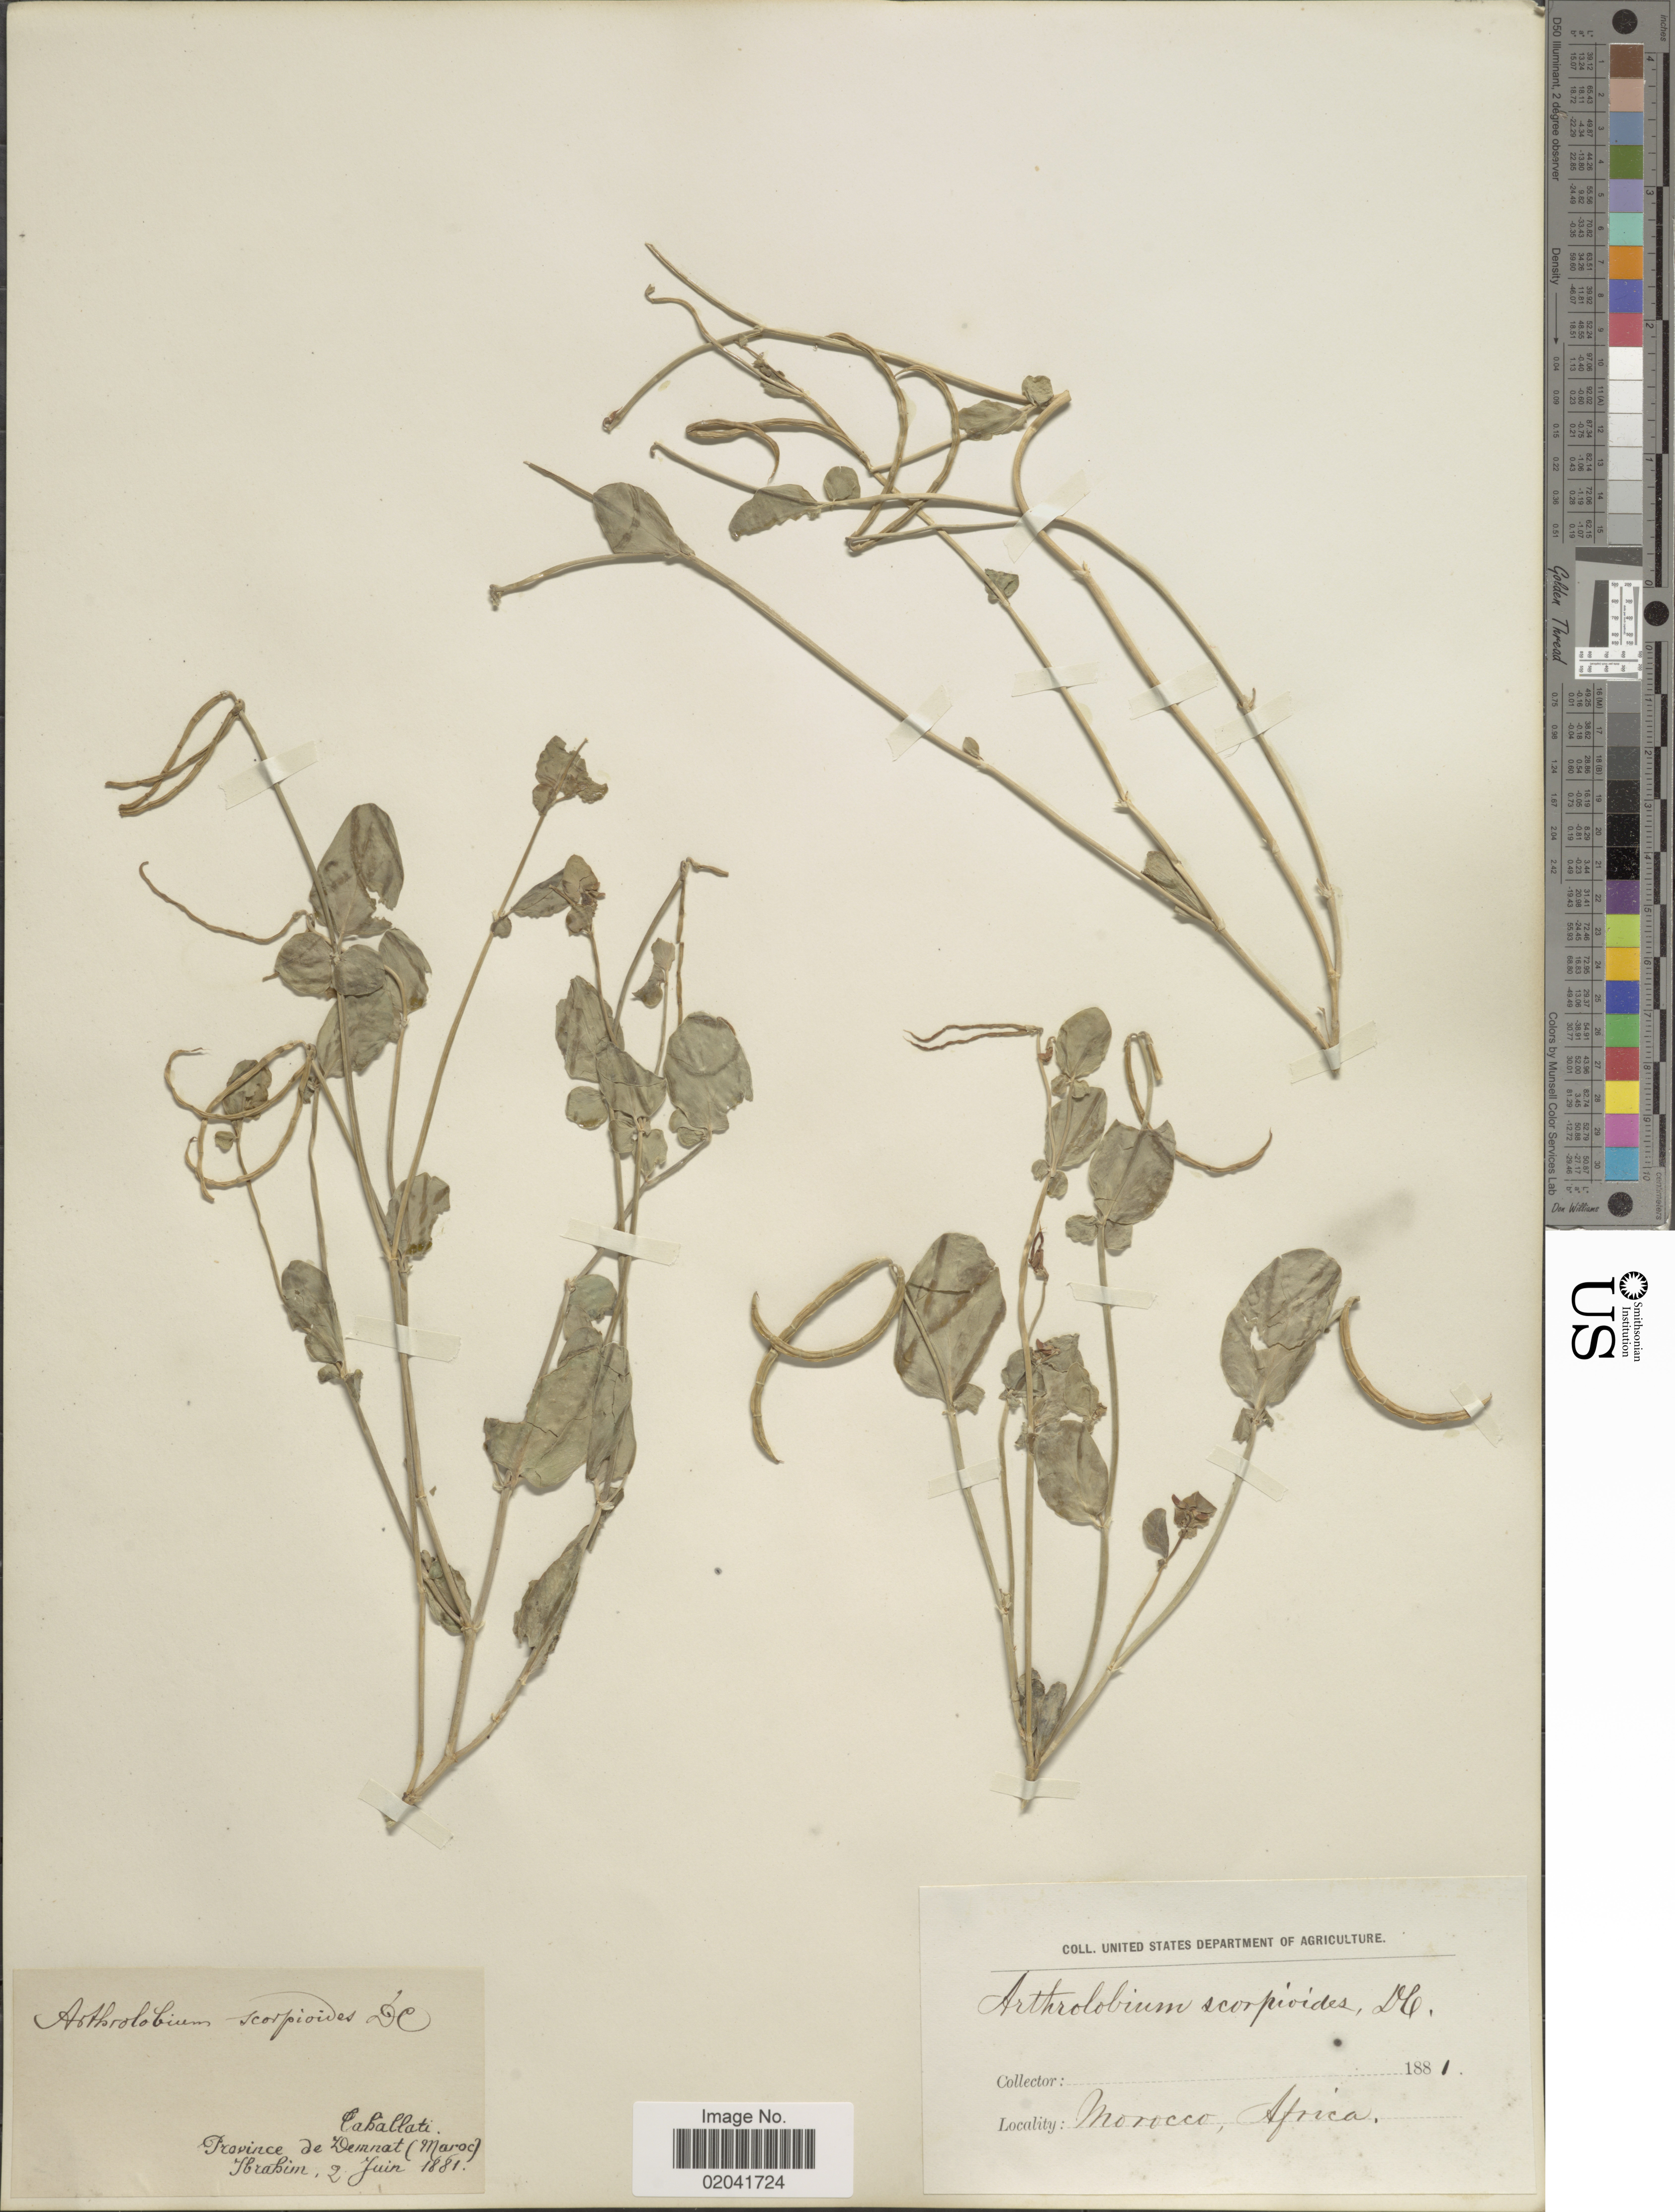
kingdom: Plantae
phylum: Tracheophyta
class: Magnoliopsida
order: Fabales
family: Fabaceae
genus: Ornithopus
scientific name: Ornithopus scorpioides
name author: L.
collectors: -. Ibrahim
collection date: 1881-06-02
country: Morocco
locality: Cabalati, Province de Demnat